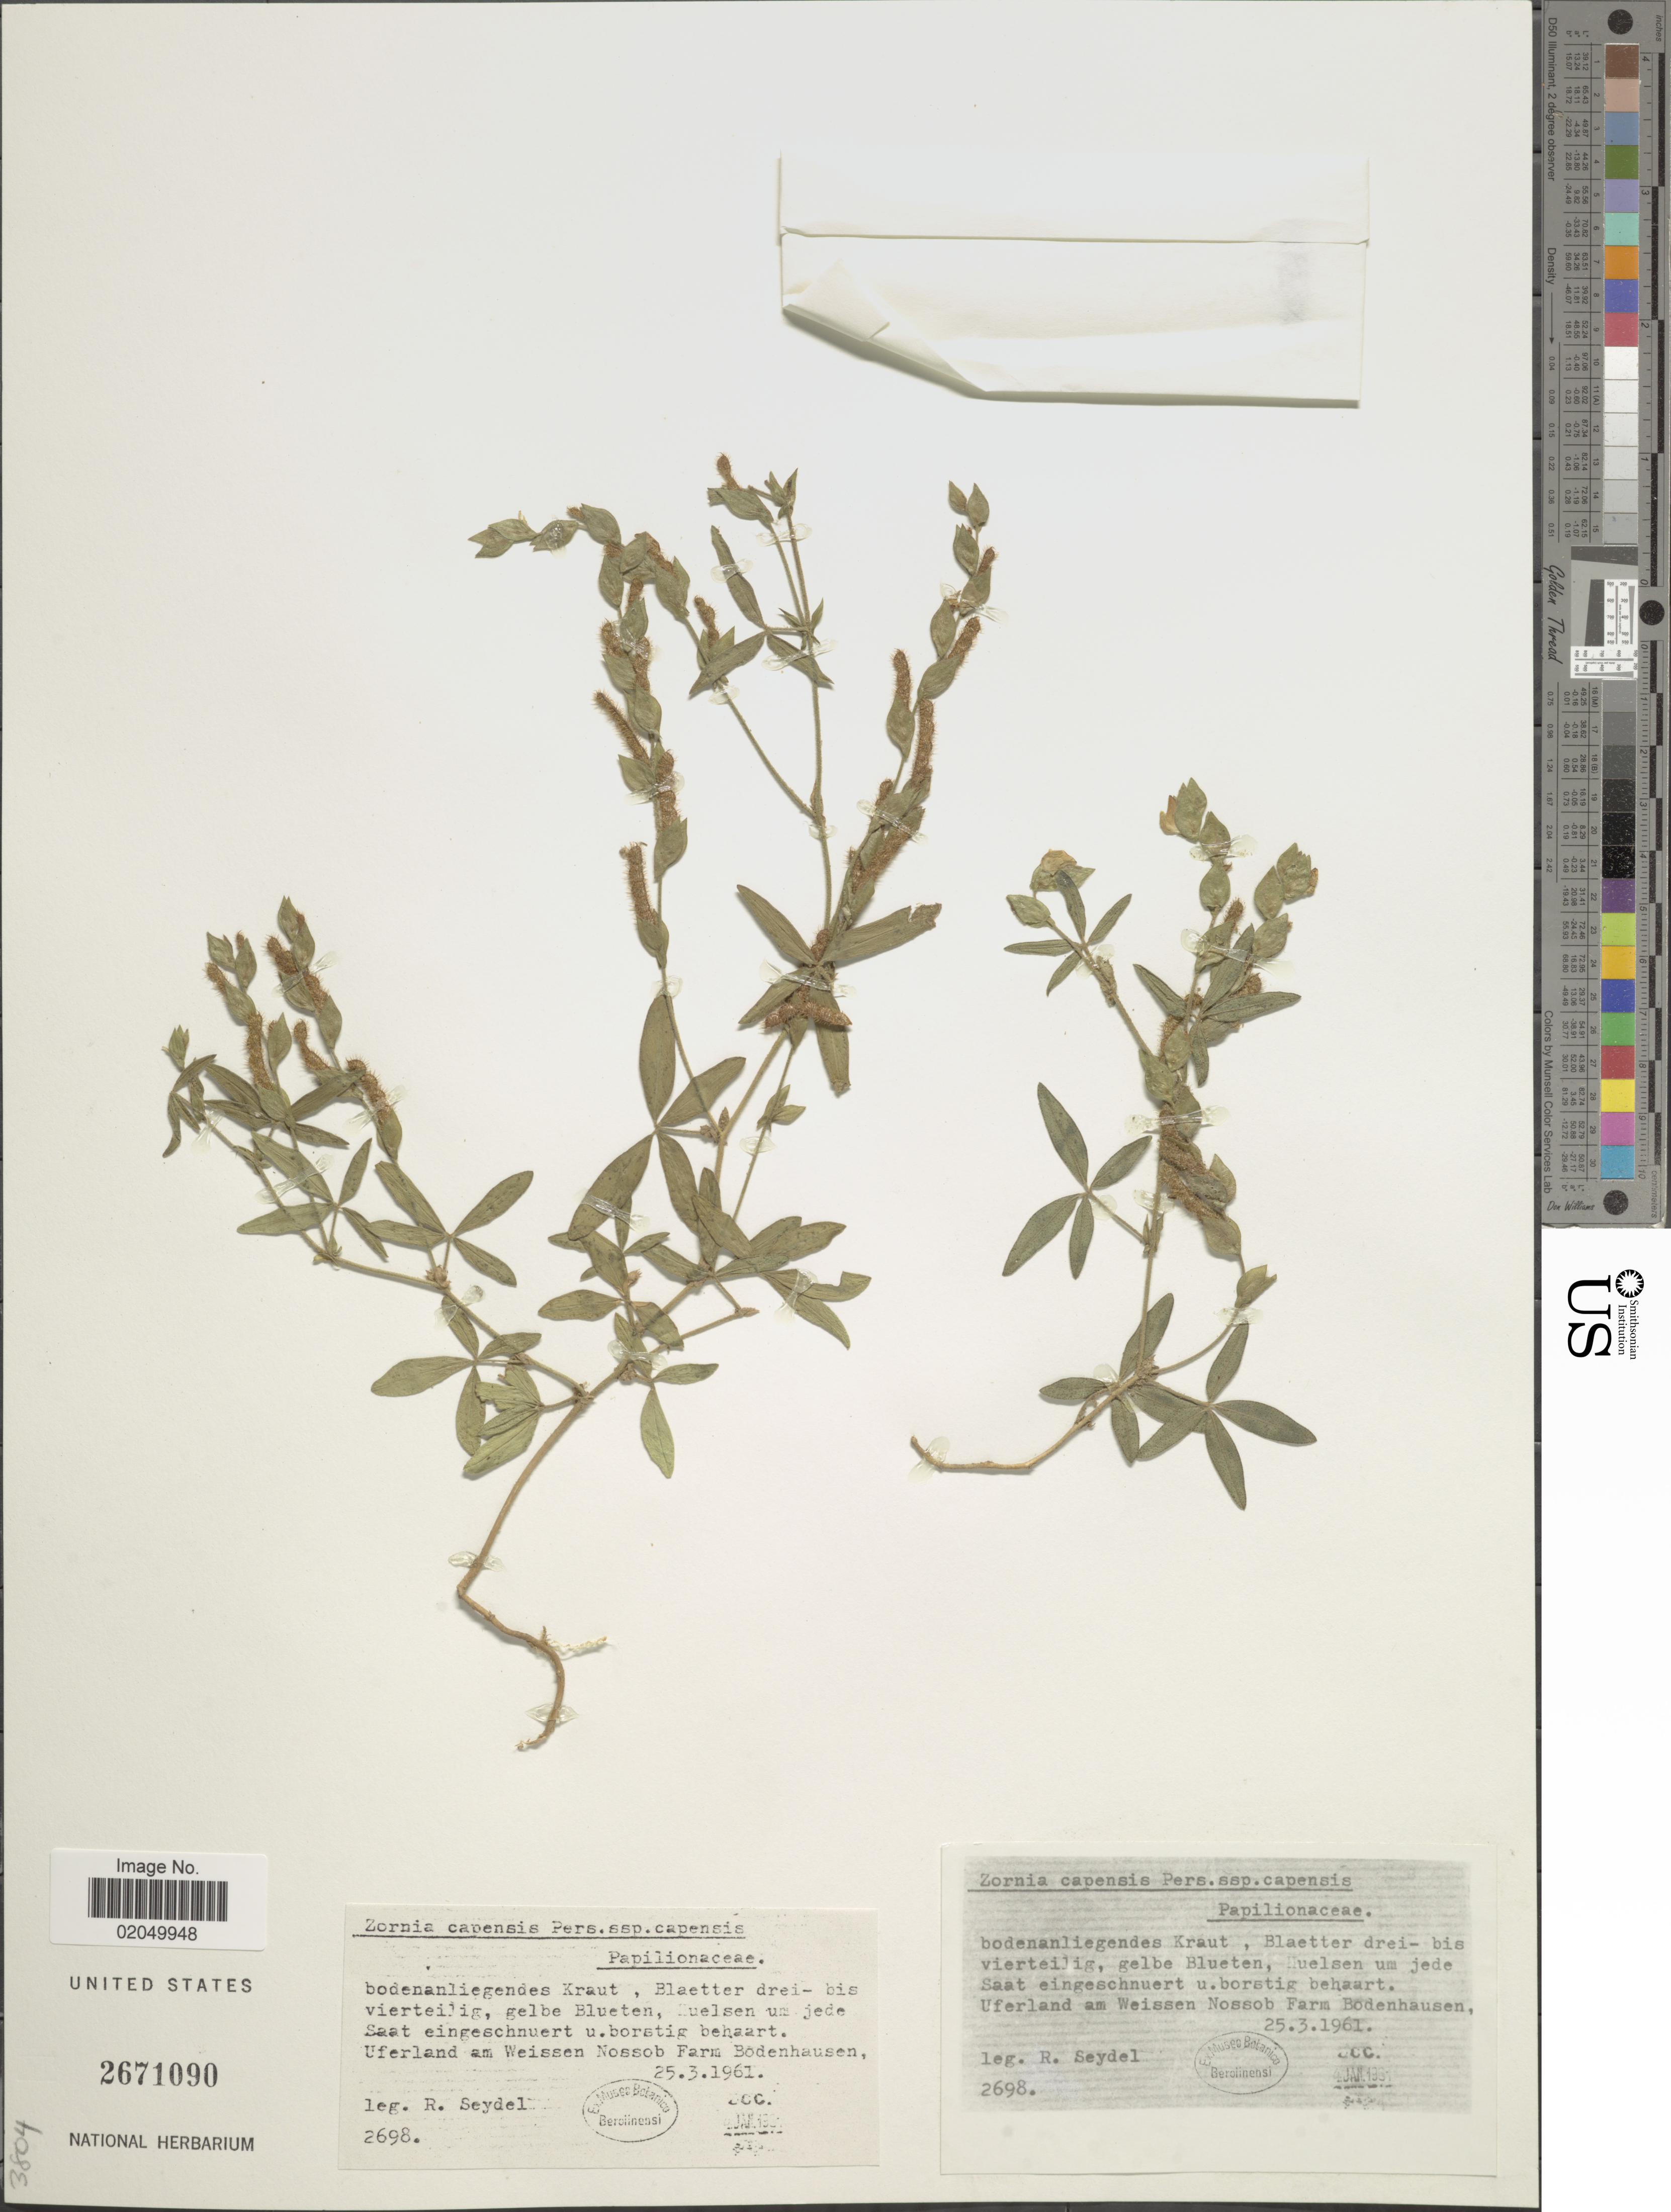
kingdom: Plantae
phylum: Tracheophyta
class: Magnoliopsida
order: Fabales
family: Fabaceae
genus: Zornia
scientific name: Zornia capensis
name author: Pers.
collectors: R. Seydel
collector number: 2698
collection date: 1961-03-25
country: Namibia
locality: Uferland am Weissen Nossob Farm Bodenhausen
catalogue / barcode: US 2671090